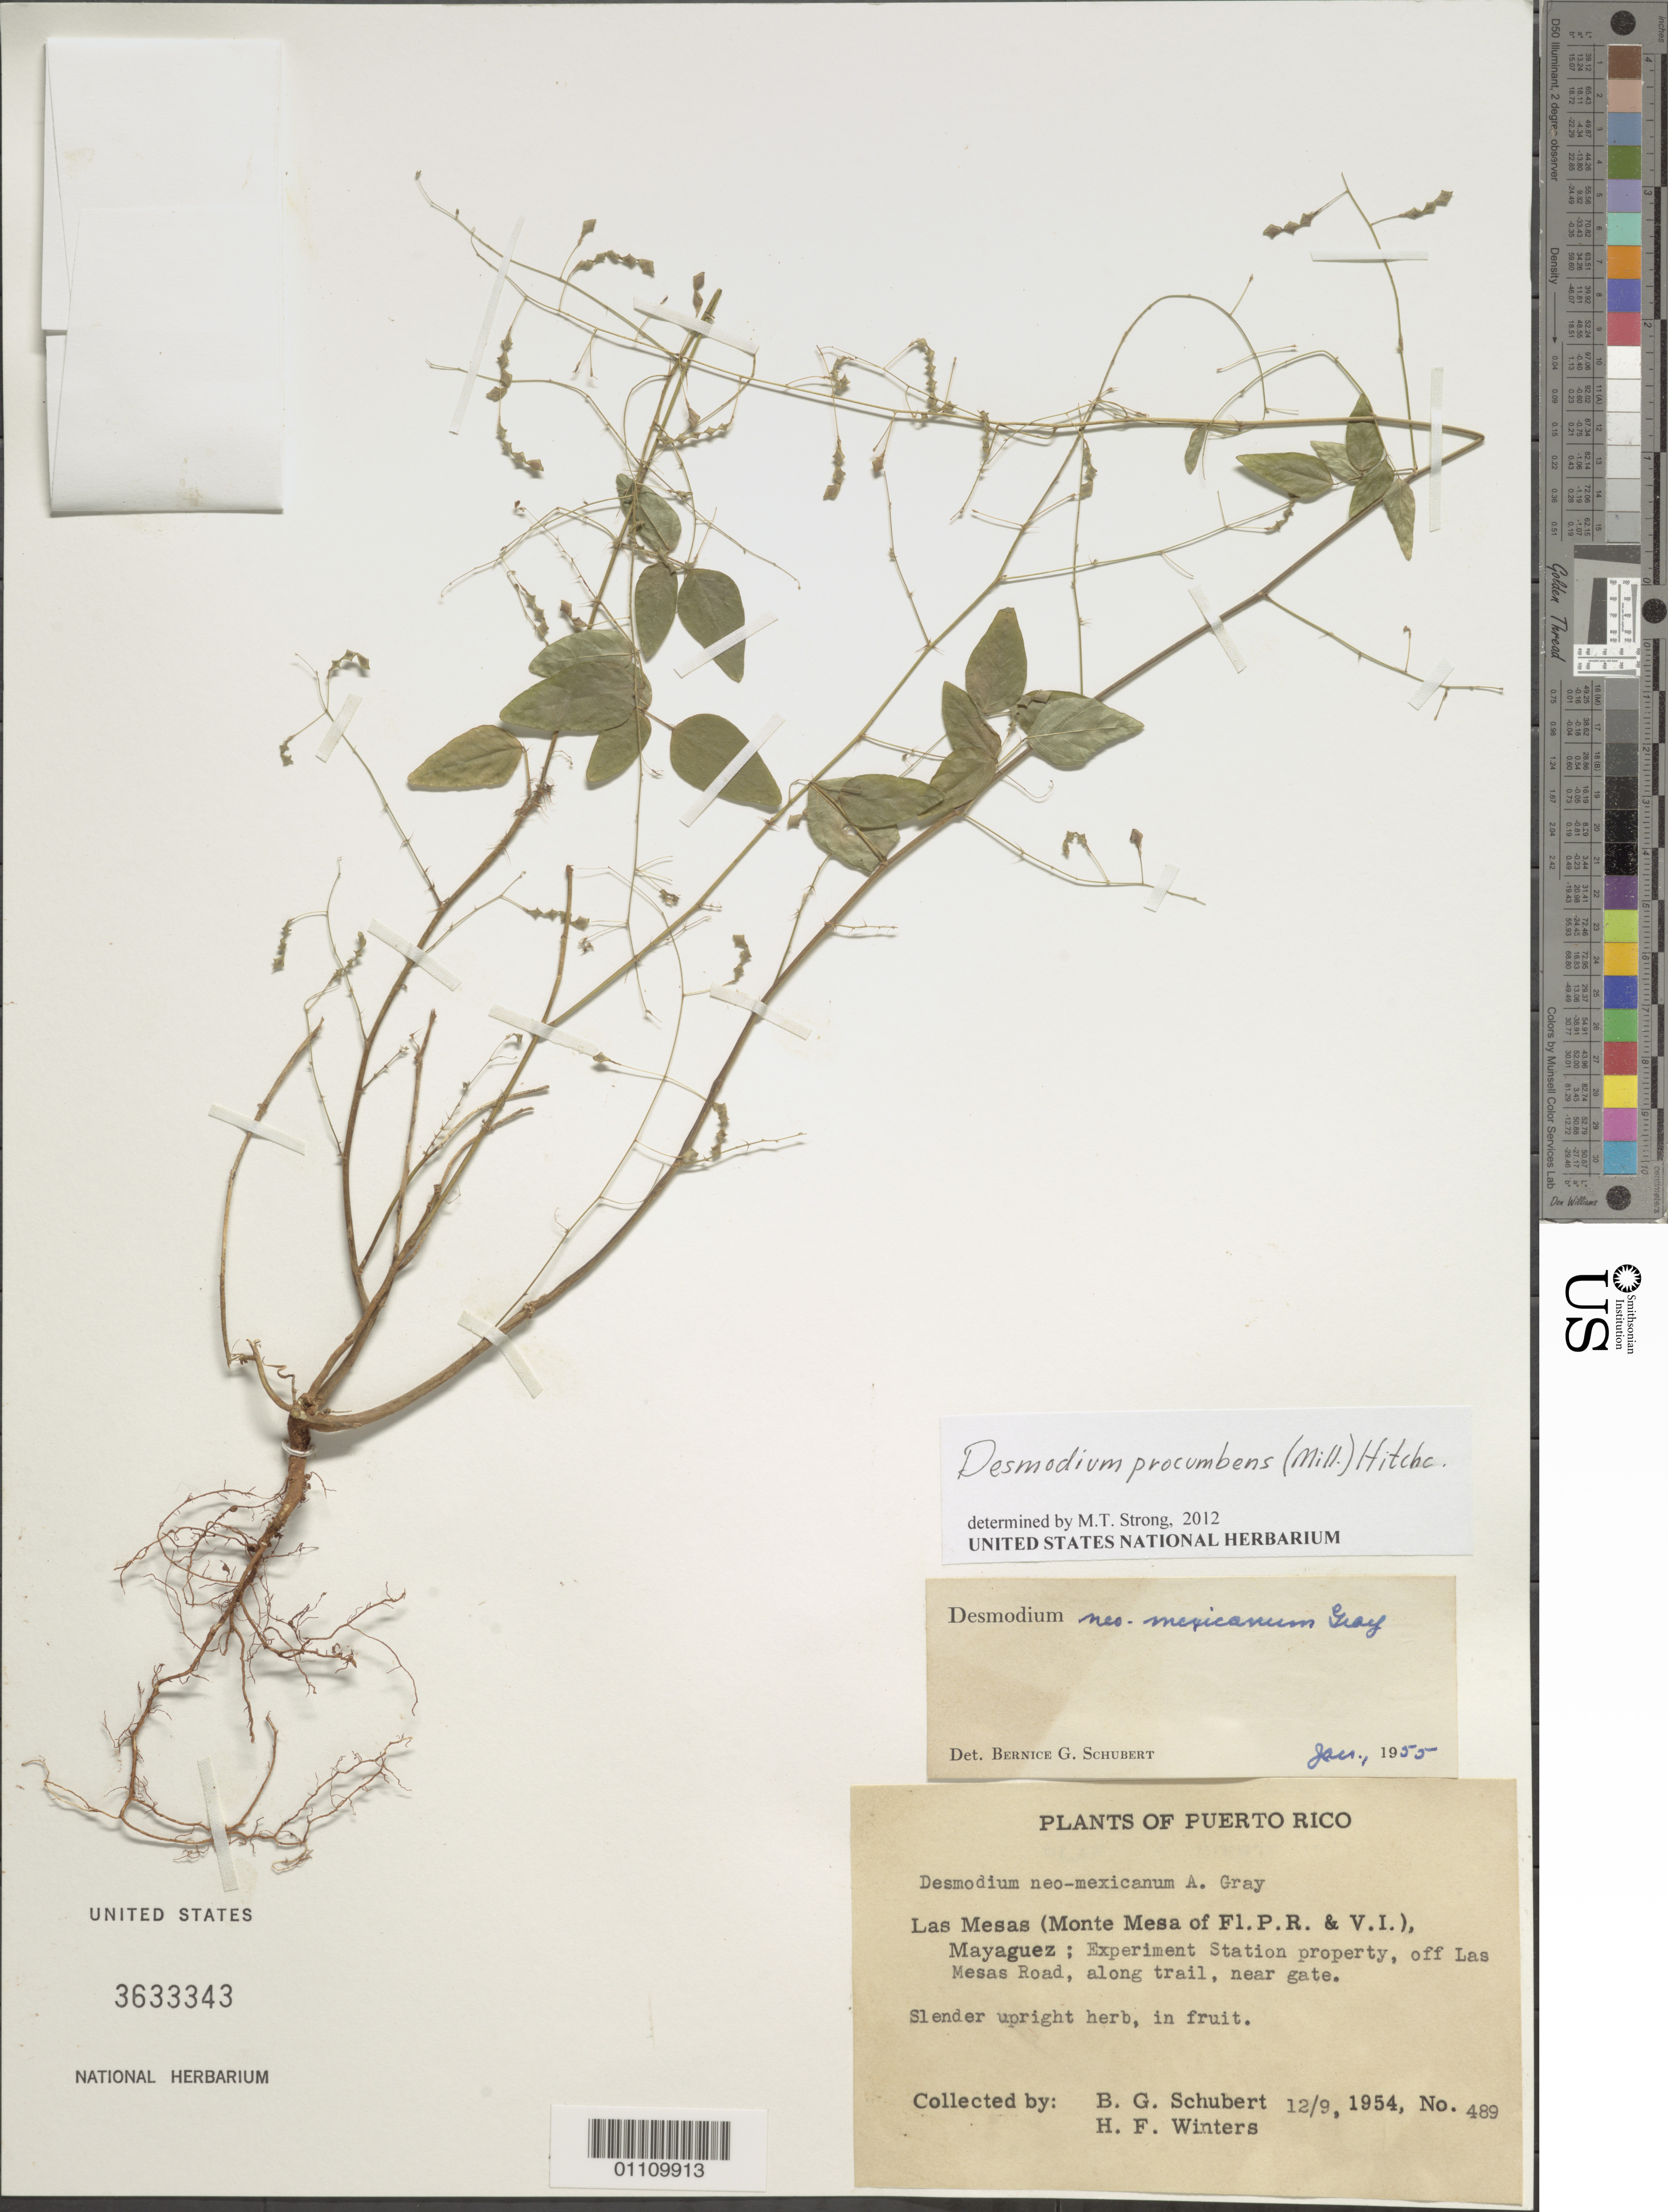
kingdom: Plantae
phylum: Tracheophyta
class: Magnoliopsida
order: Fabales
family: Fabaceae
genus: Desmodium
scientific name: Desmodium procumbens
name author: (Mill.) Hitchc.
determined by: Strong, M. T., (US), Smithsonian Institution - National Museum of Natural History (UNITED STATES)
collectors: B. Schubert & H. Winters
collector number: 489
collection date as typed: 09 Dec 1954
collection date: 1954-12-09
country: Puerto Rico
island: Puerto Rico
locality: Las Mesas (Monte Mesa of Fl. P.R. & V.I.), Mayaguez, Experiment Station property off Las mesas Road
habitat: Along trail near gate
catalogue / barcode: US 3633343